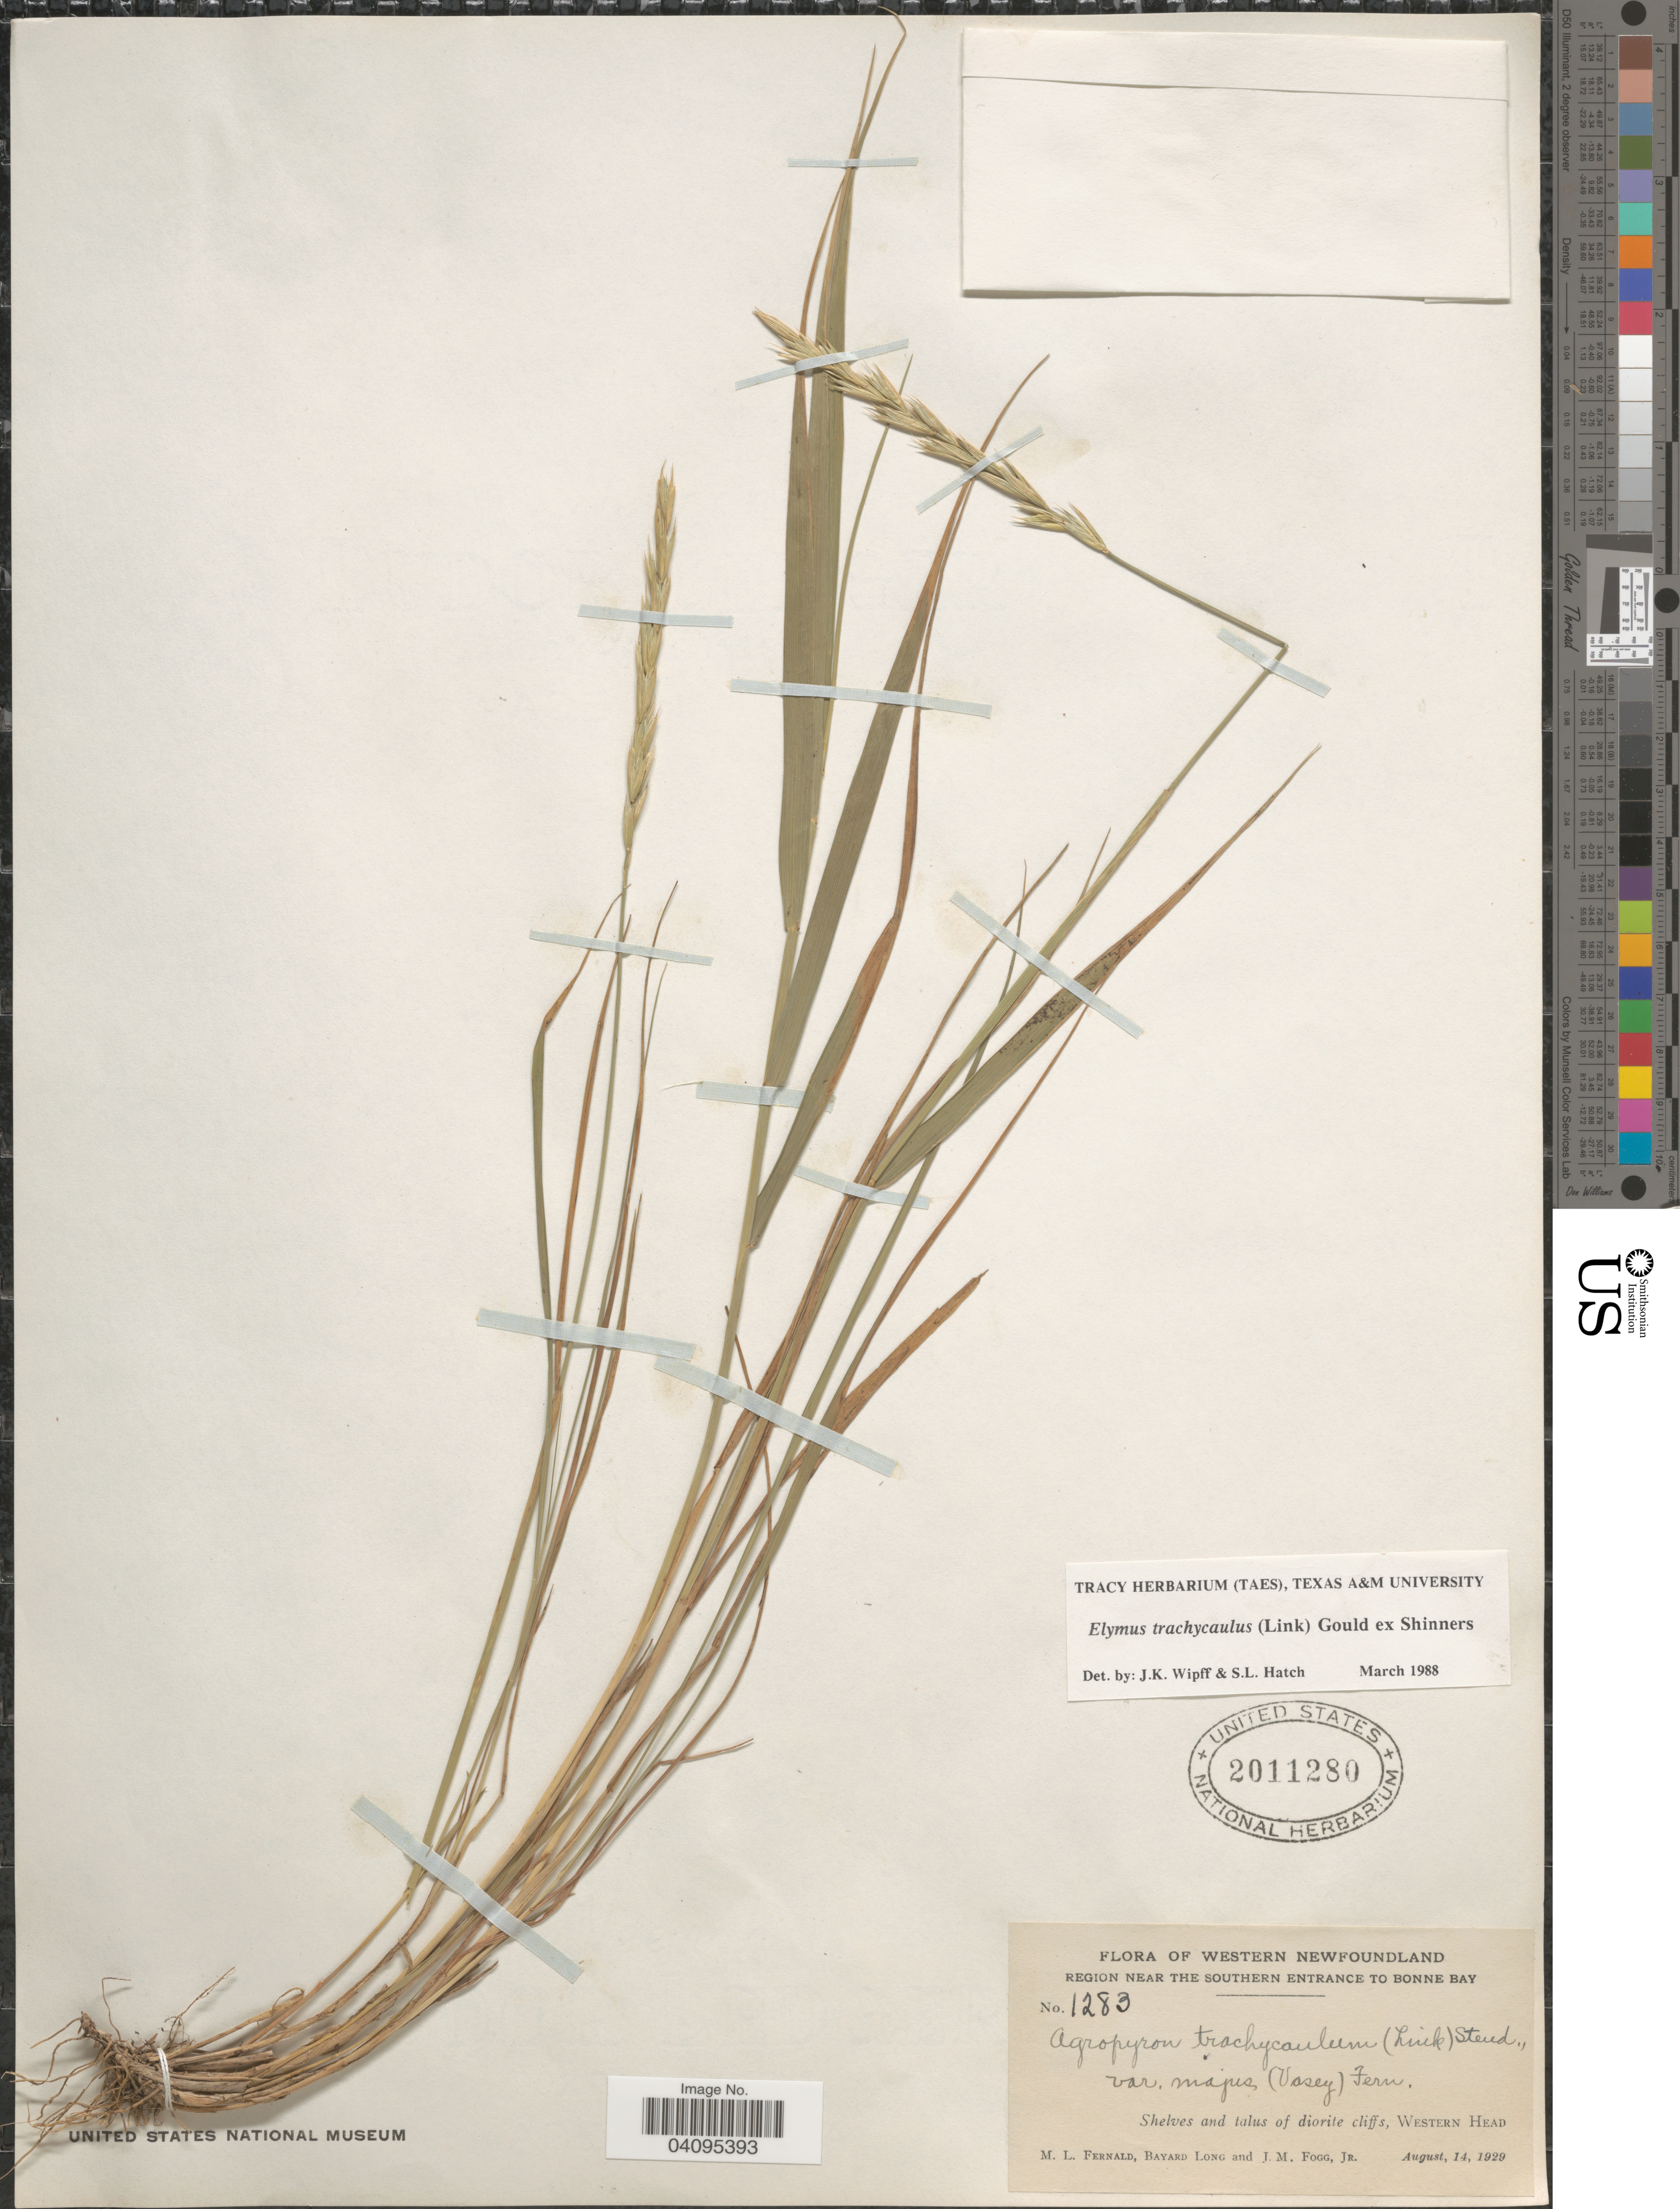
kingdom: Plantae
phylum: Tracheophyta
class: Liliopsida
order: Poales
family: Poaceae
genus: Elymus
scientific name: Elymus trachycaulus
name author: (Link) Gould ex Shinners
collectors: M. L. Fernald, B. Long & J. Fogg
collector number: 1283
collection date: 1929-08-14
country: Canada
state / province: Newfoundland and Labrador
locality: Western Newfoundland. Region near the Southern Entrance to Bonne Bay. Shelves and talus of diorite cliffs, Western Head.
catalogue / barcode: US 2011280